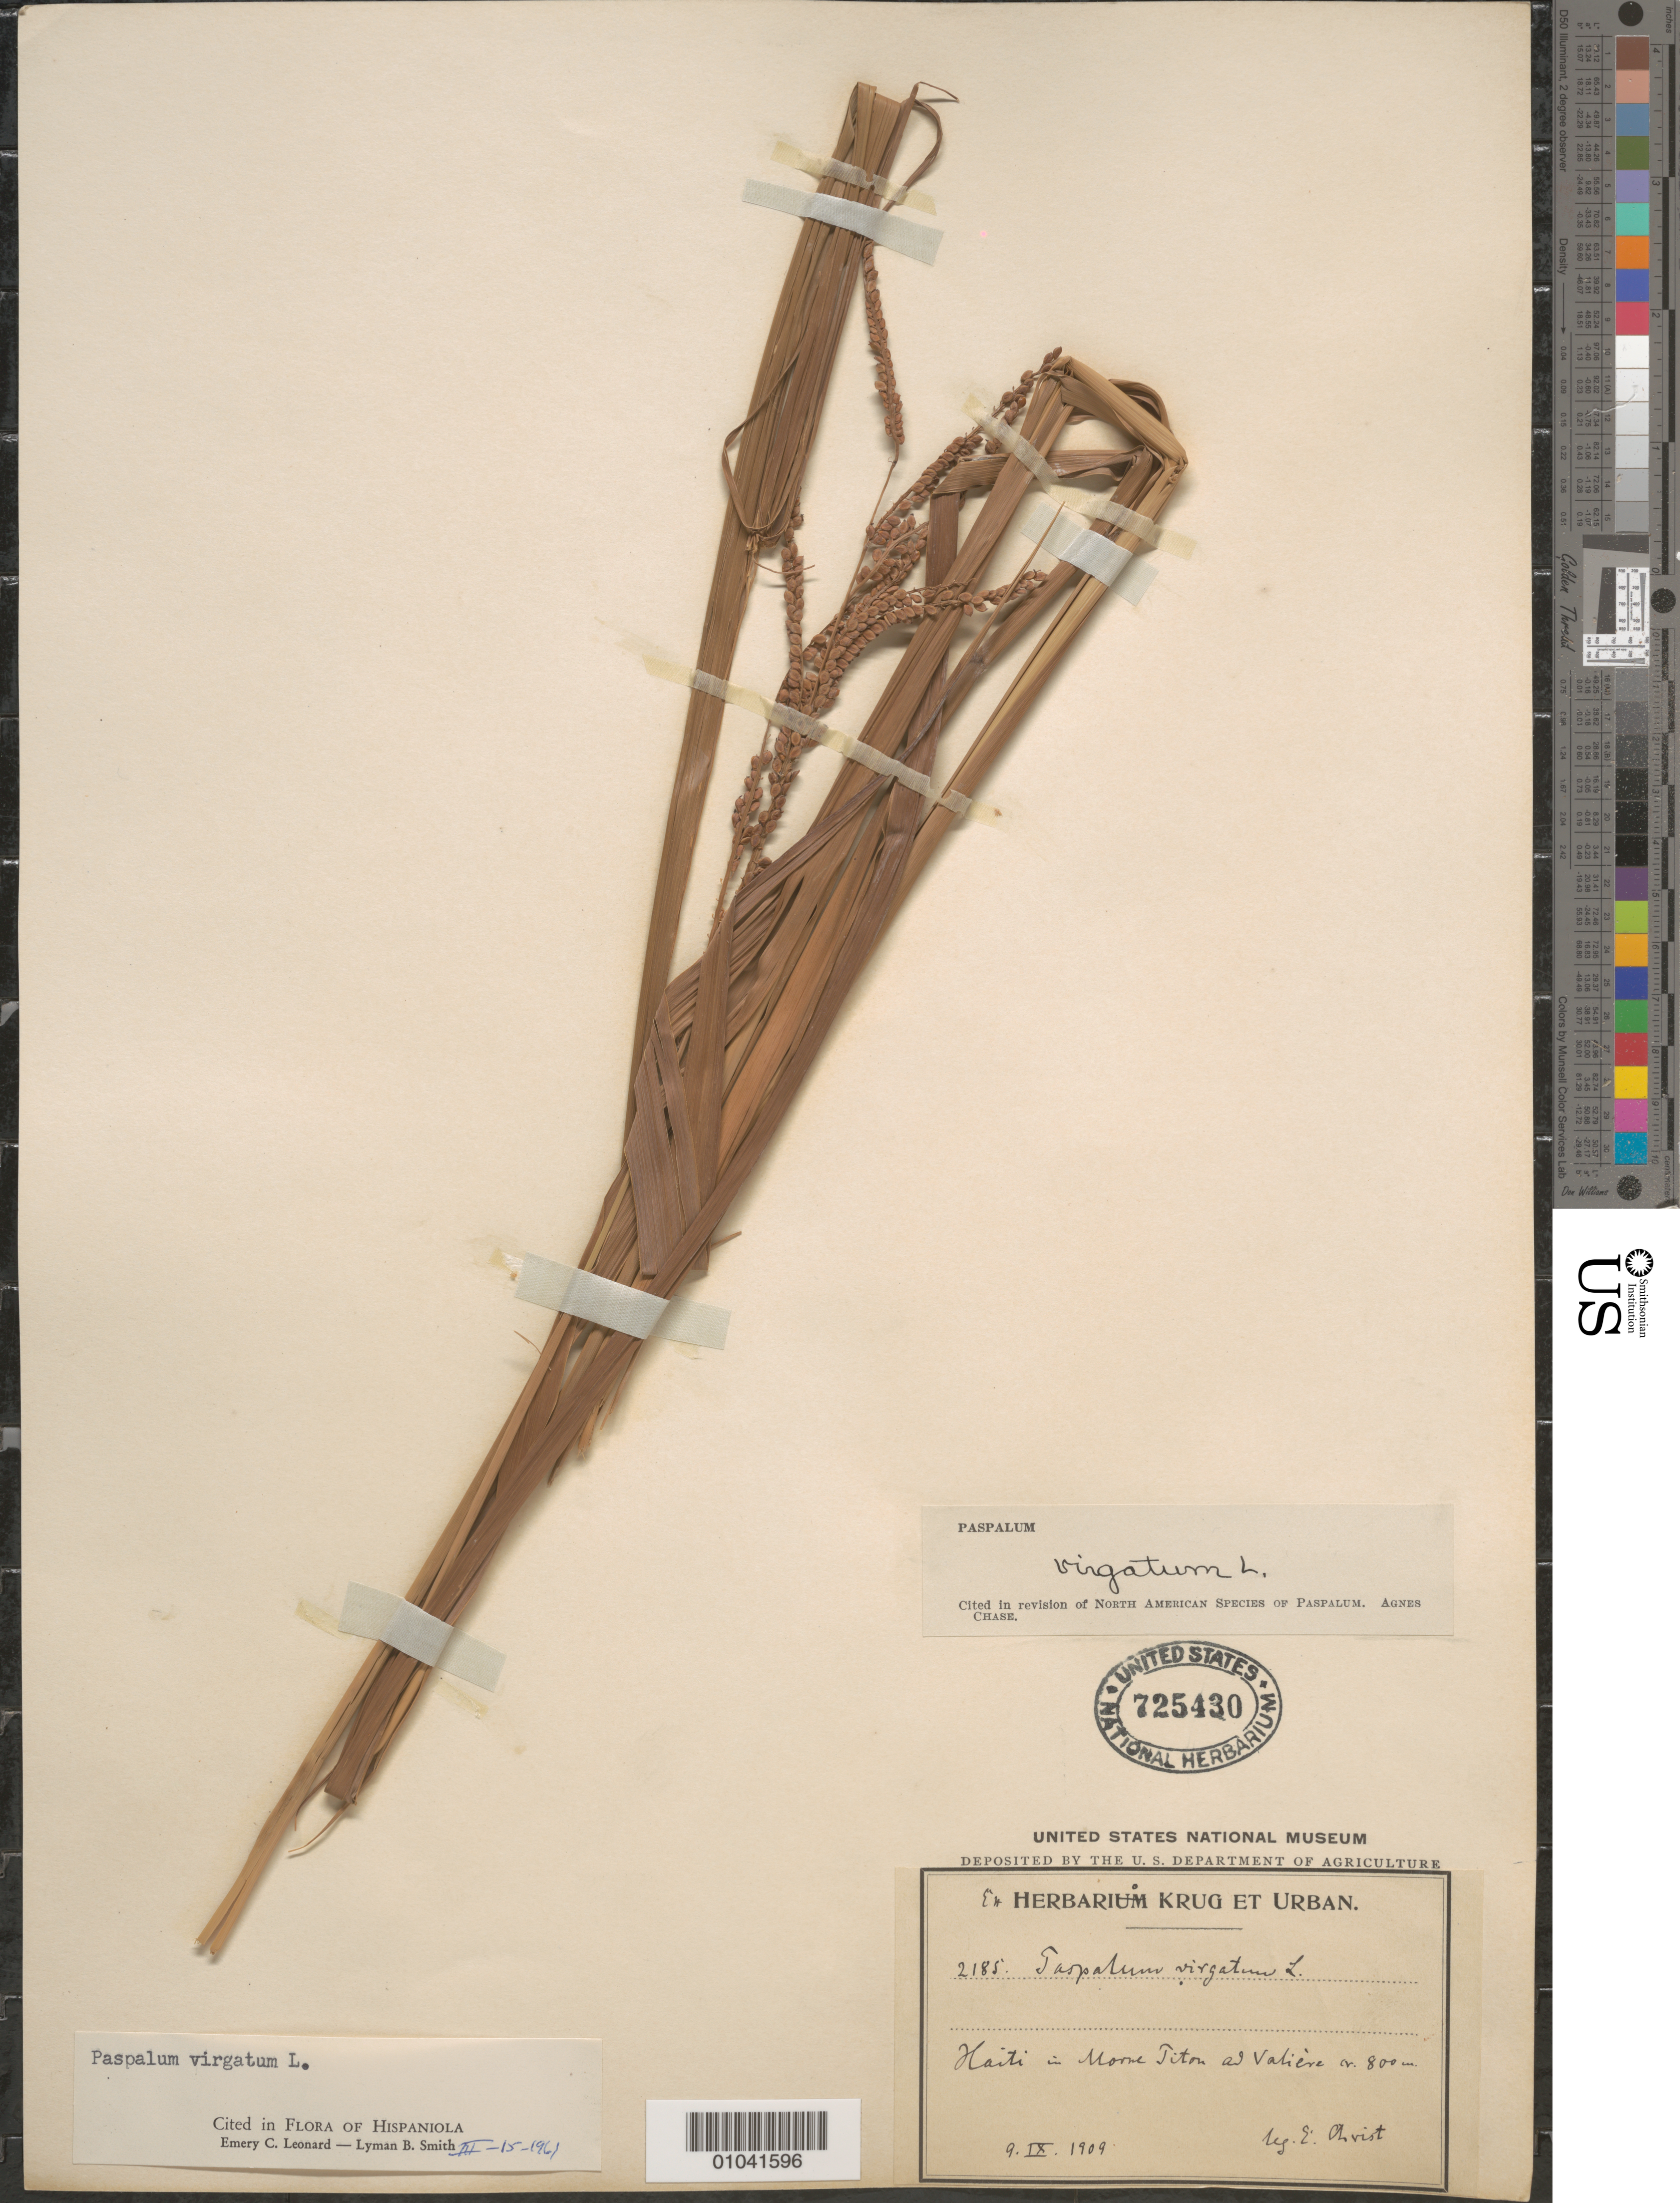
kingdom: Plantae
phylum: Tracheophyta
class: Liliopsida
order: Poales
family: Poaceae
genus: Paspalum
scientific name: Paspalum virgatum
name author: L.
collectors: E. Christ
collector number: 2185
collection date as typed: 09 Sep 1909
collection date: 1909-09-09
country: Haiti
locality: Morne Titon, Valiere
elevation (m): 800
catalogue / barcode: US 725430